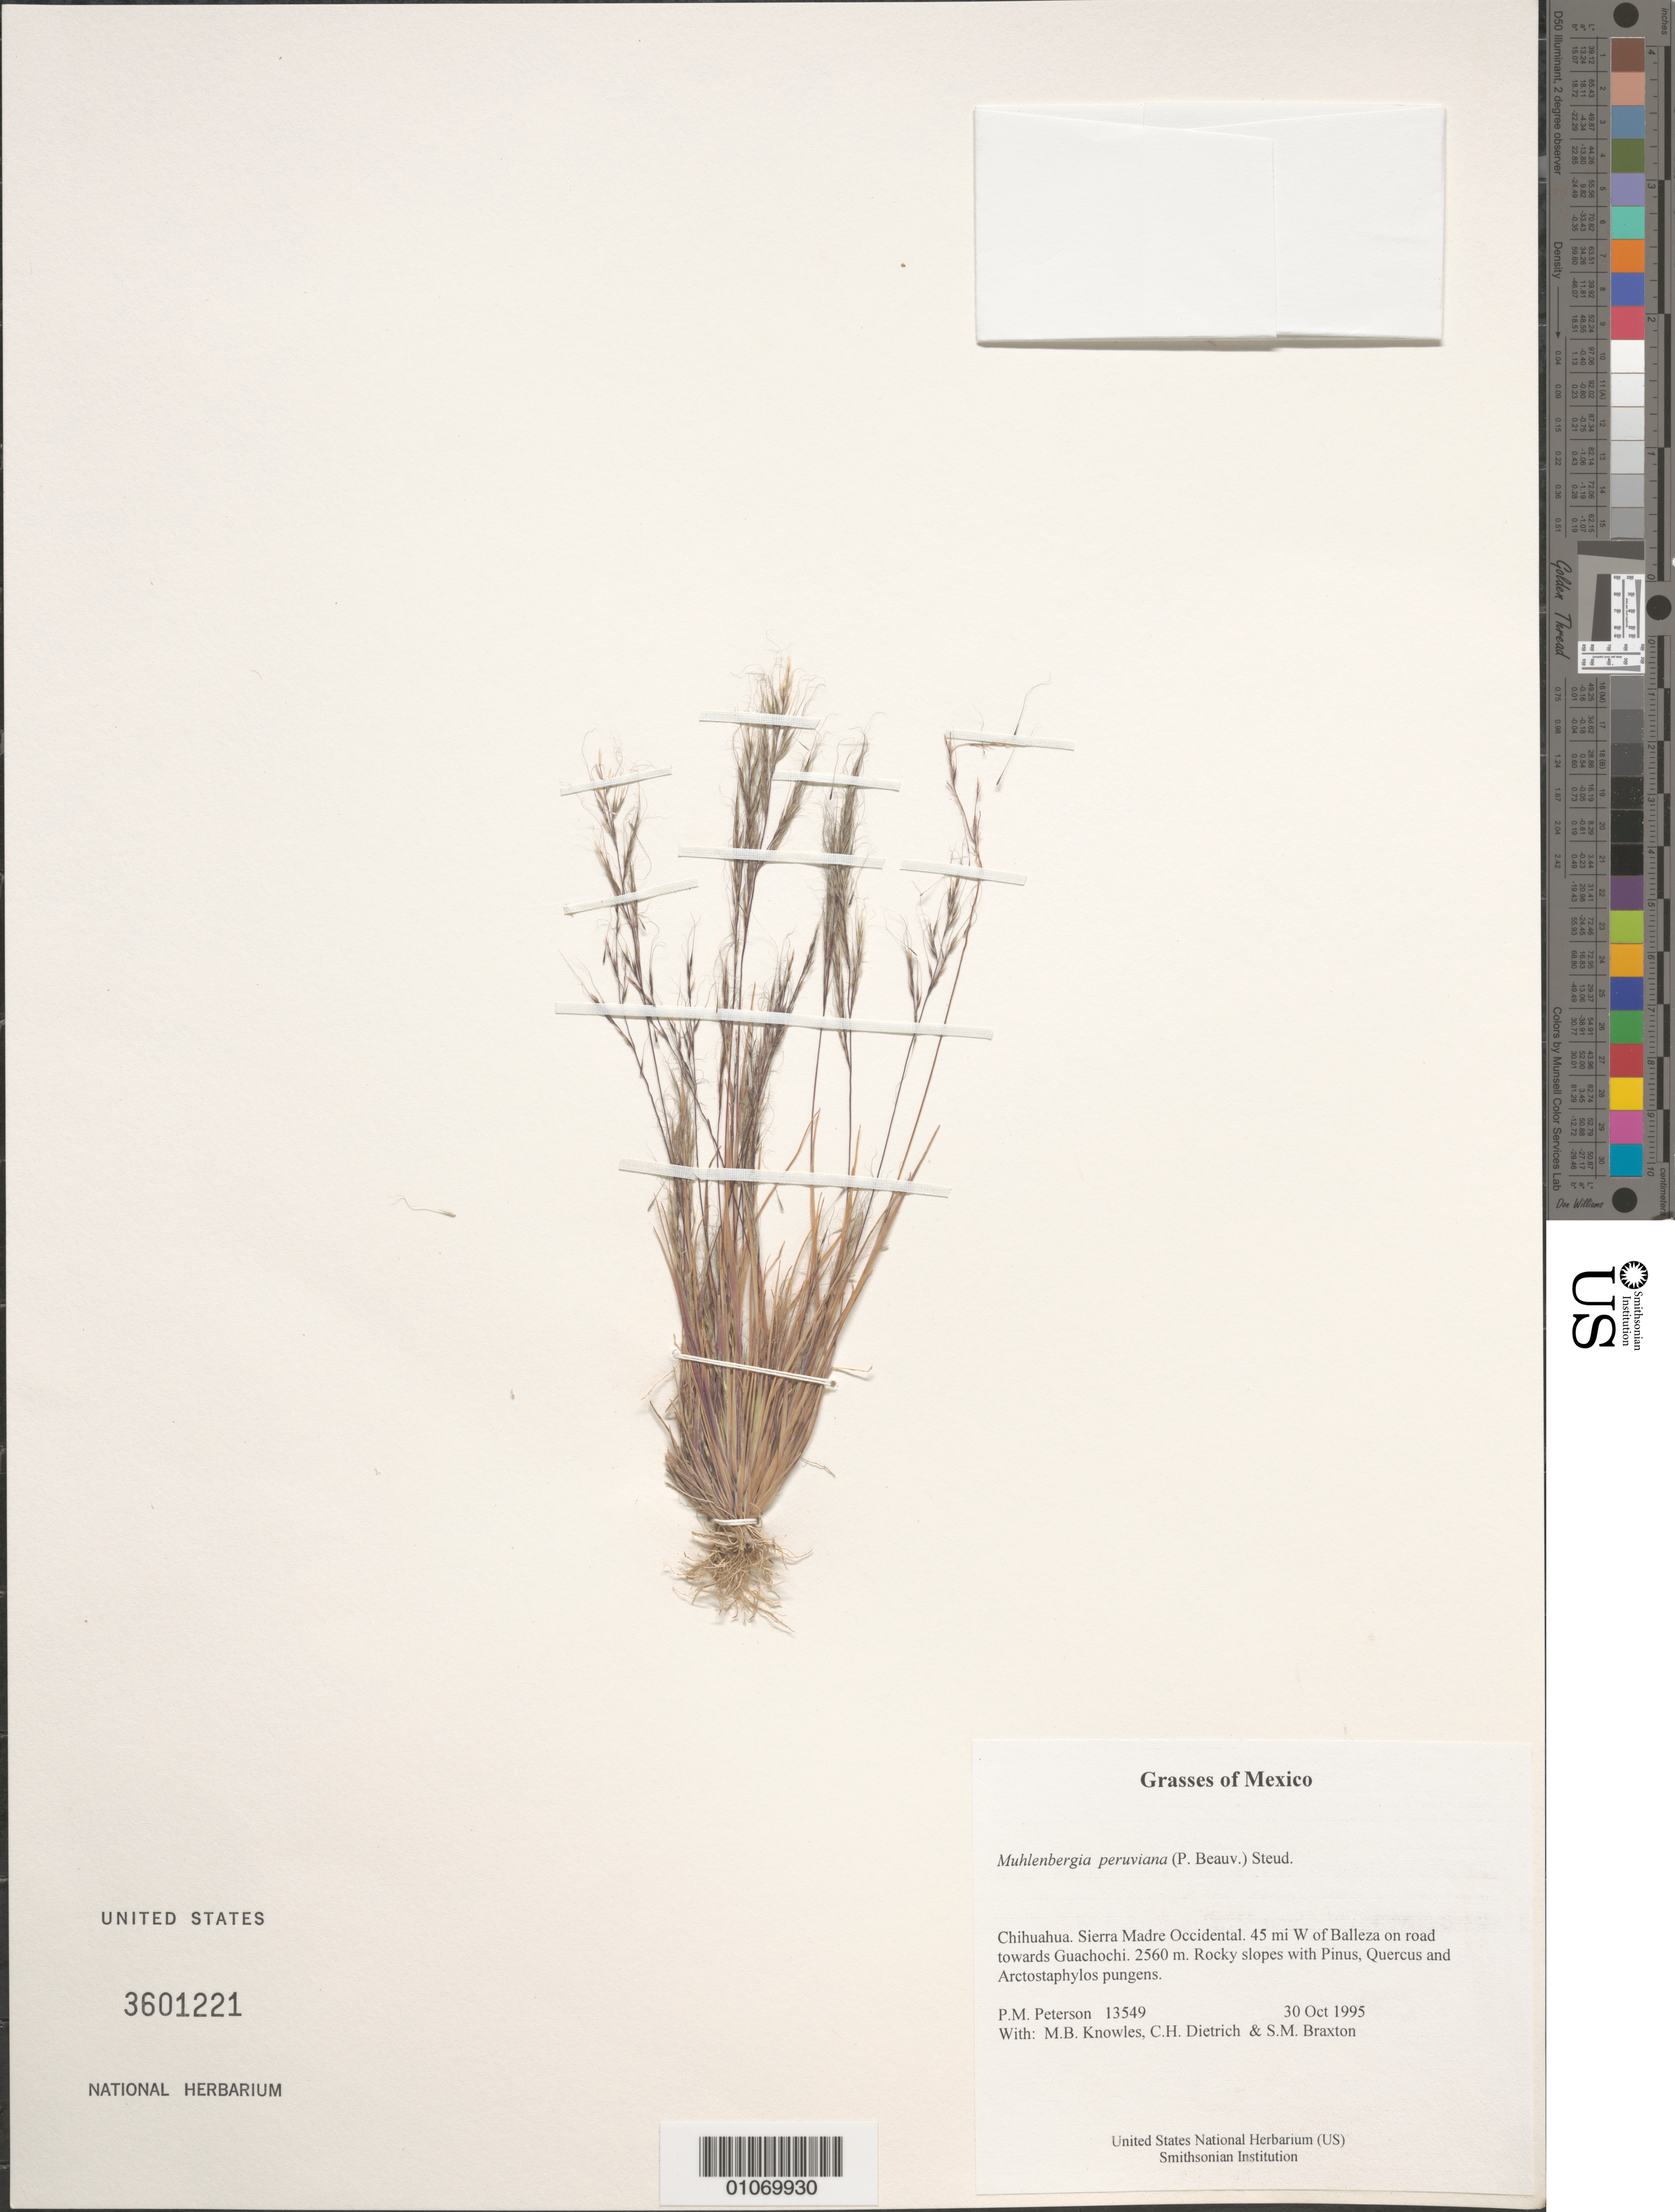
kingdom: Plantae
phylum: Tracheophyta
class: Liliopsida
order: Poales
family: Poaceae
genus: Muhlenbergia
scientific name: Muhlenbergia peruviana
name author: (P. Beauv.) Steud.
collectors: P. M. Peterson, M. B. Knowles, C. Dietrich & S. Braxton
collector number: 13549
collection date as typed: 30 Oct 1995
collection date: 1995-10-30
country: Mexico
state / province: Chihuahua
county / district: Sierra Madre Occidental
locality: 45 mi W of Balleza on road towards Guachochi.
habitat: Rocky slopes with Pinus, Quercus and Arctostaphylos pungens.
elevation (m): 2560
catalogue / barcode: US 3601221